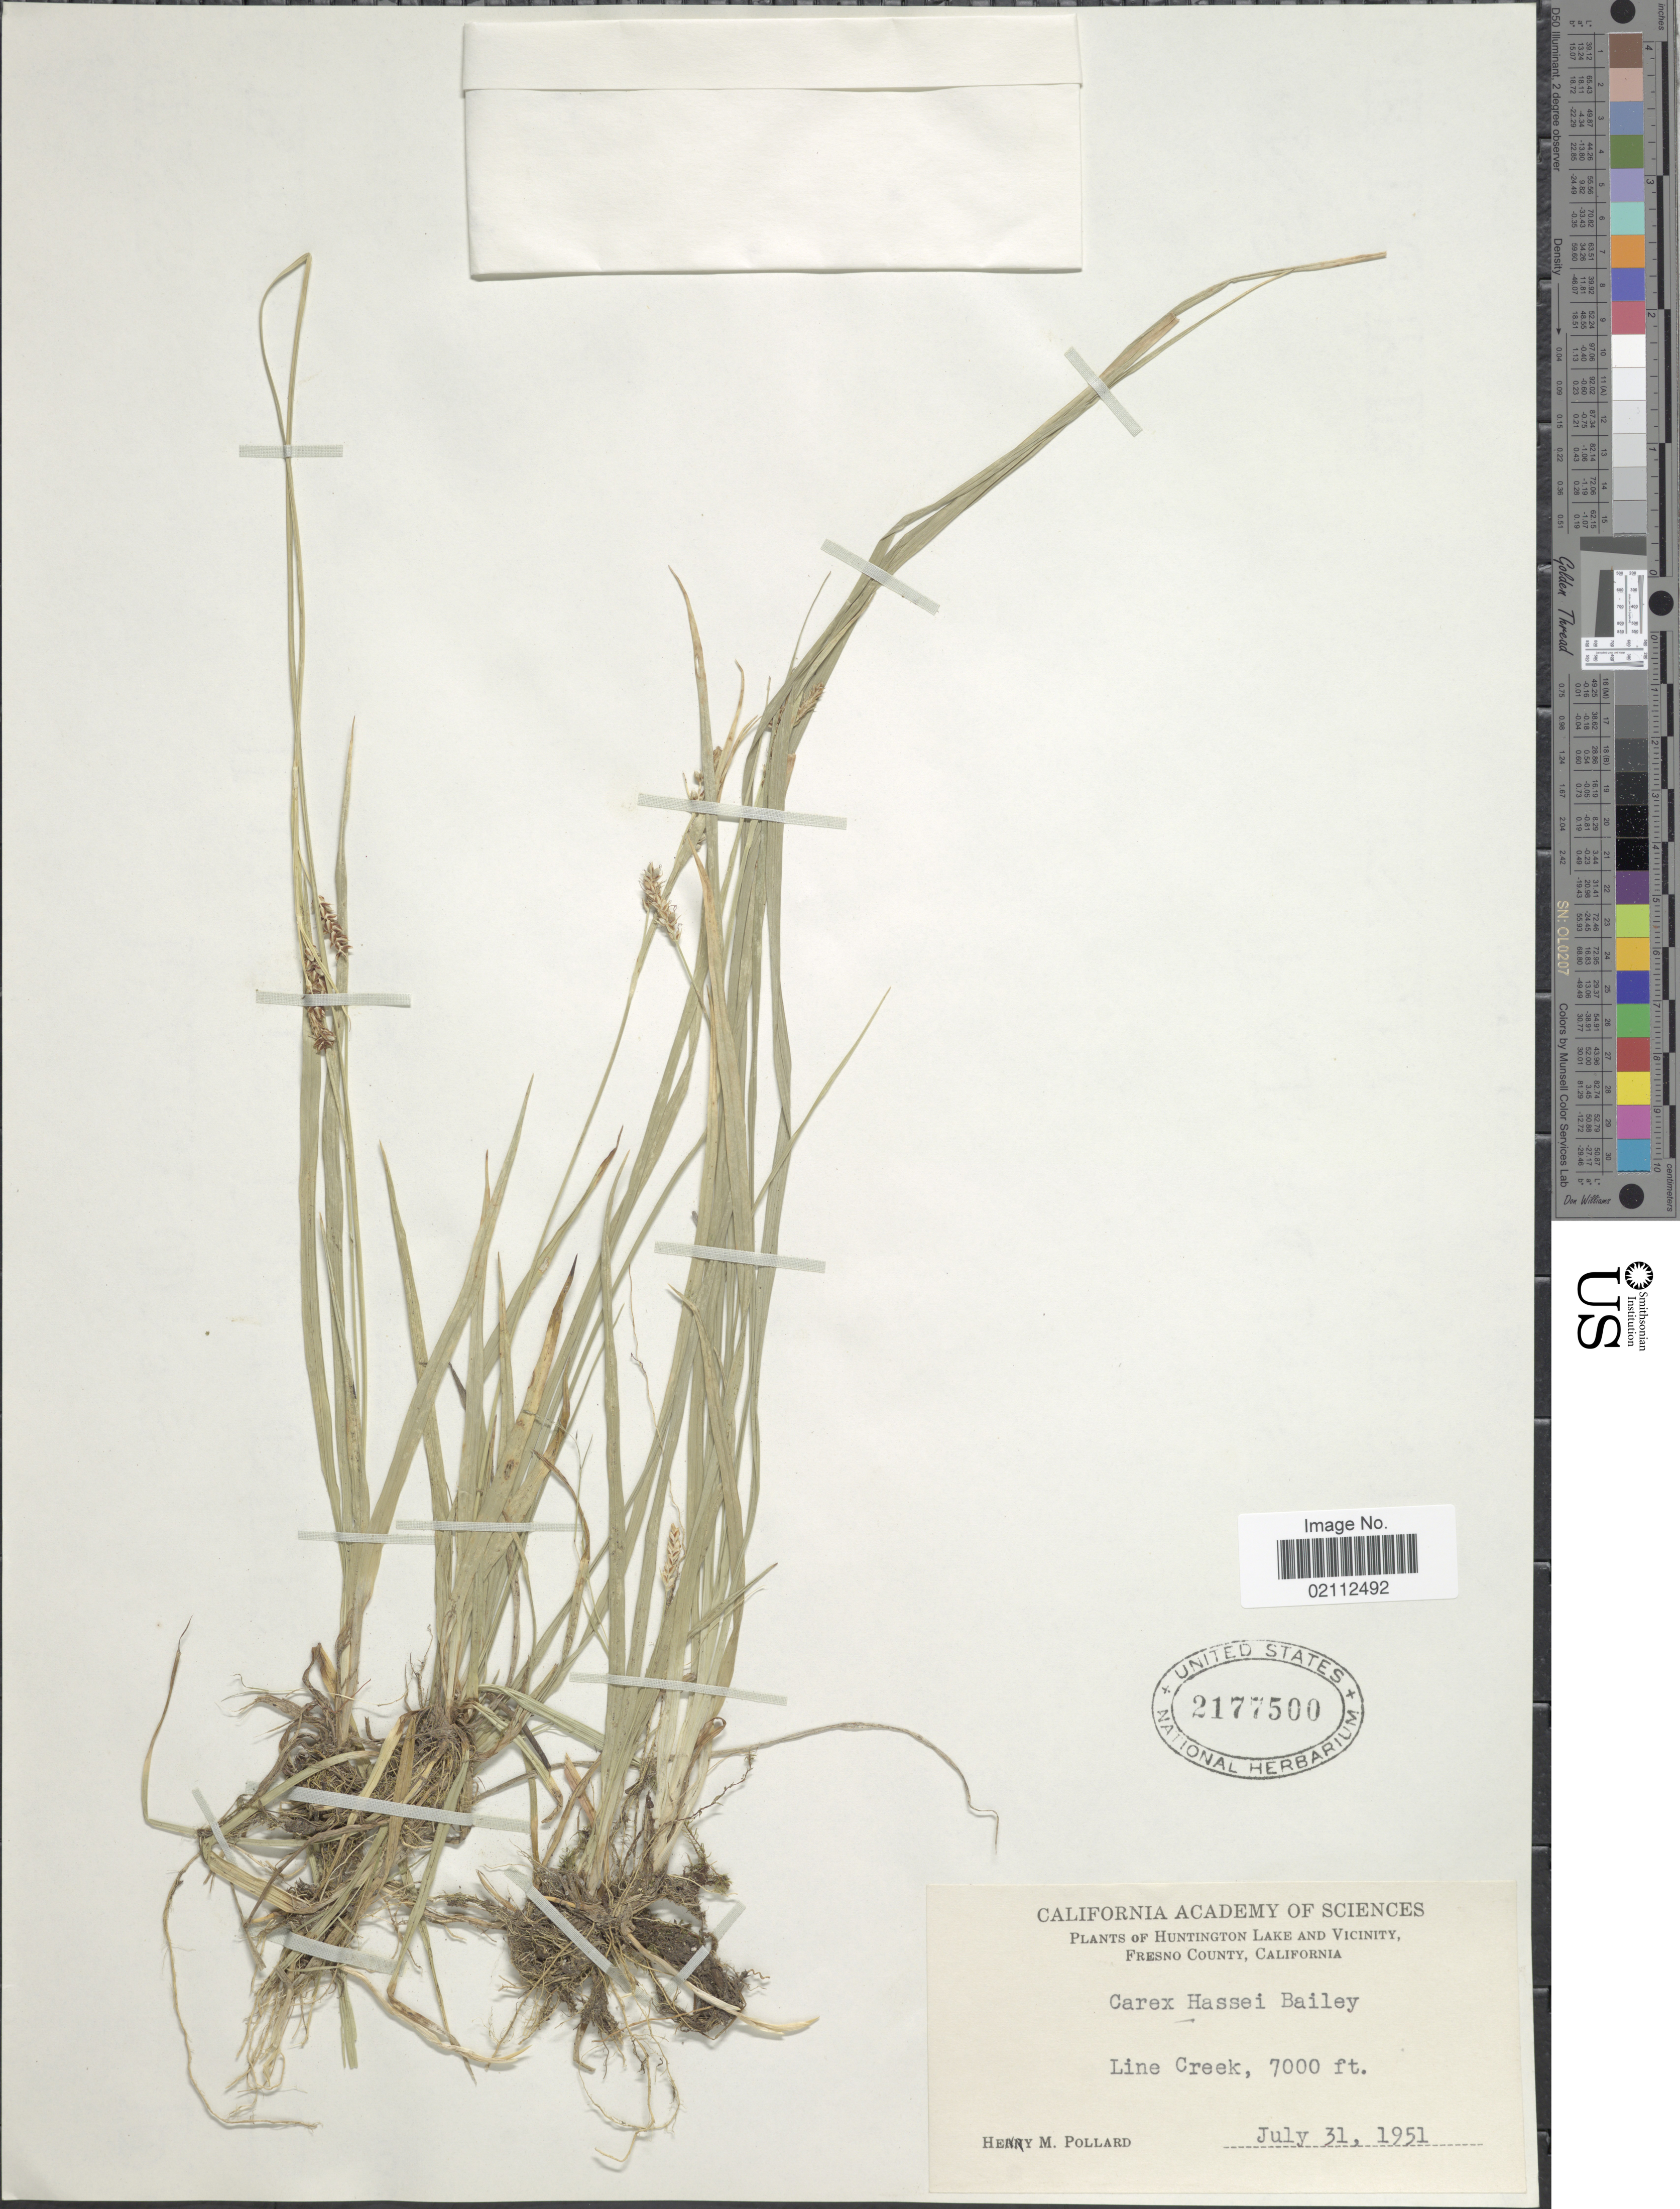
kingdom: Plantae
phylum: Tracheophyta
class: Liliopsida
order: Poales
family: Cyperaceae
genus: Carex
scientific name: Carex hassei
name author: L.H. Bailey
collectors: H. M. Pollard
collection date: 1951-07-31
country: United States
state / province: California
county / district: Fresno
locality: Huntington Lake and Vicinity, Fresno County, Line Creek.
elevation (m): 2134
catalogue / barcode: US 2177500